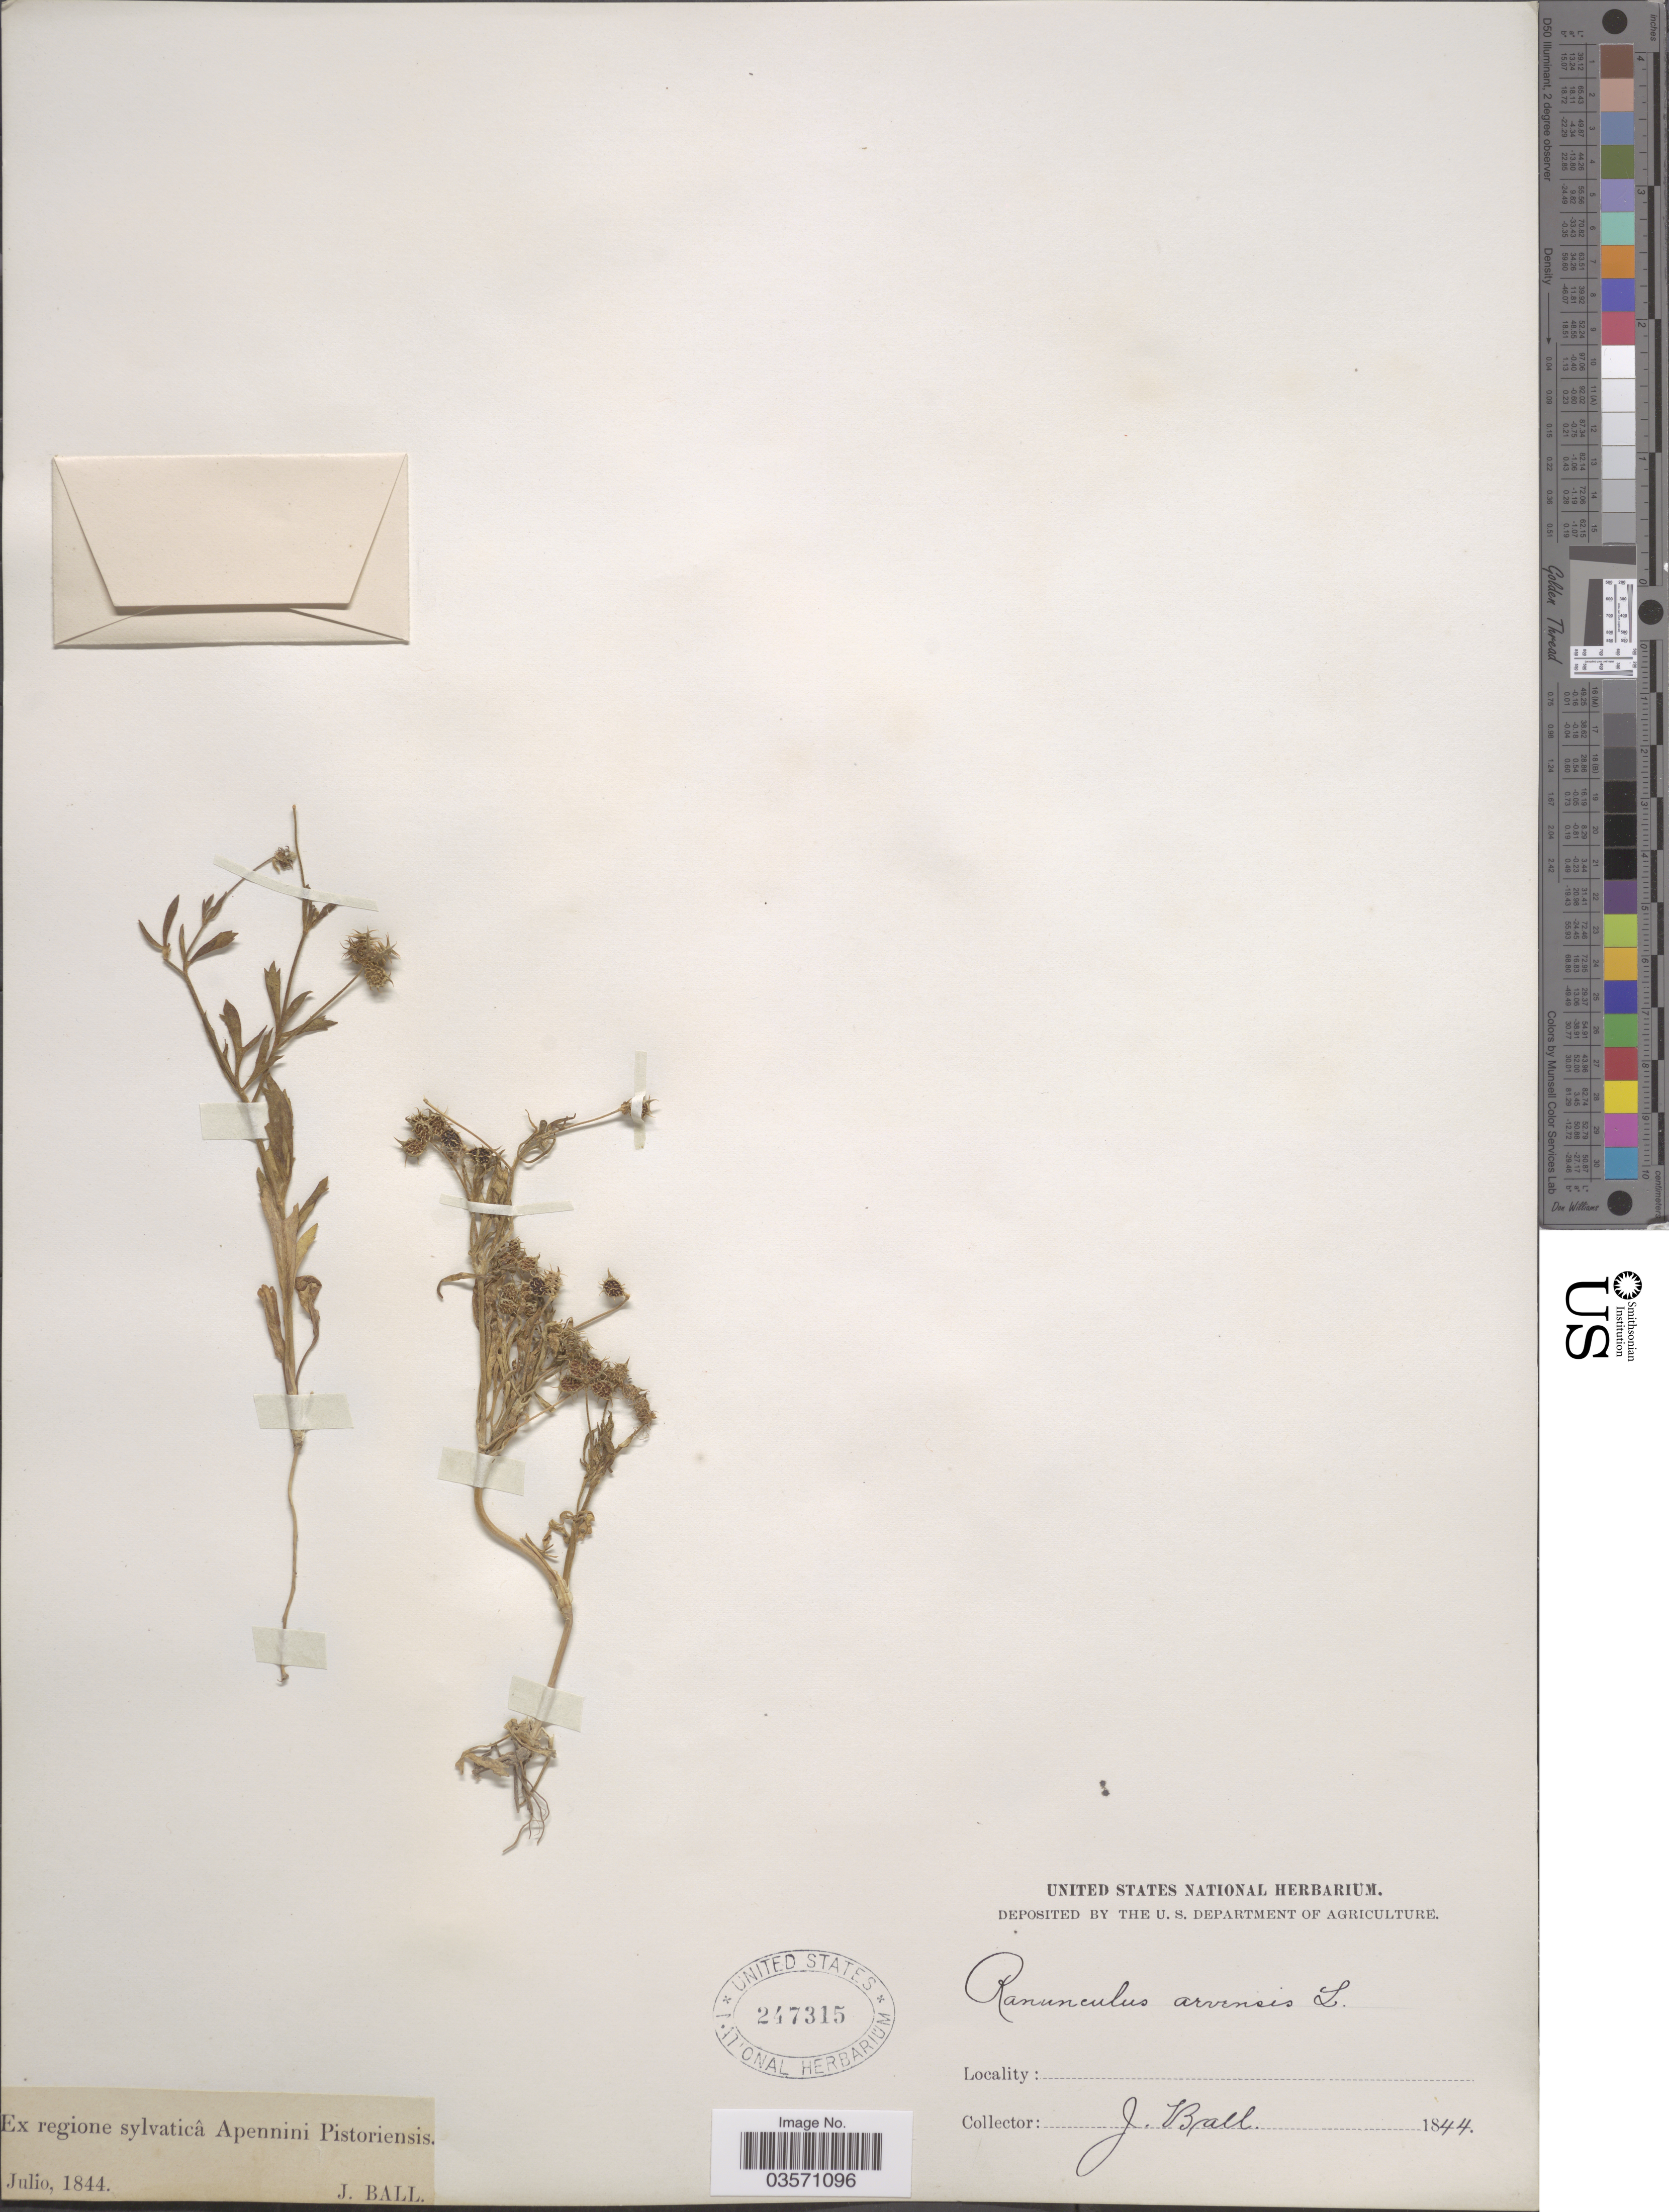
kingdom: Plantae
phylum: Tracheophyta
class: Magnoliopsida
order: Ranunculales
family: Ranunculaceae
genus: Ranunculus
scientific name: Ranunculus arvensis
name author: L.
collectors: J. Ball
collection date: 1844-07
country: Italy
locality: Ex regione sylvaticâ Apennini Pistoriensis.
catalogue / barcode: US 247315